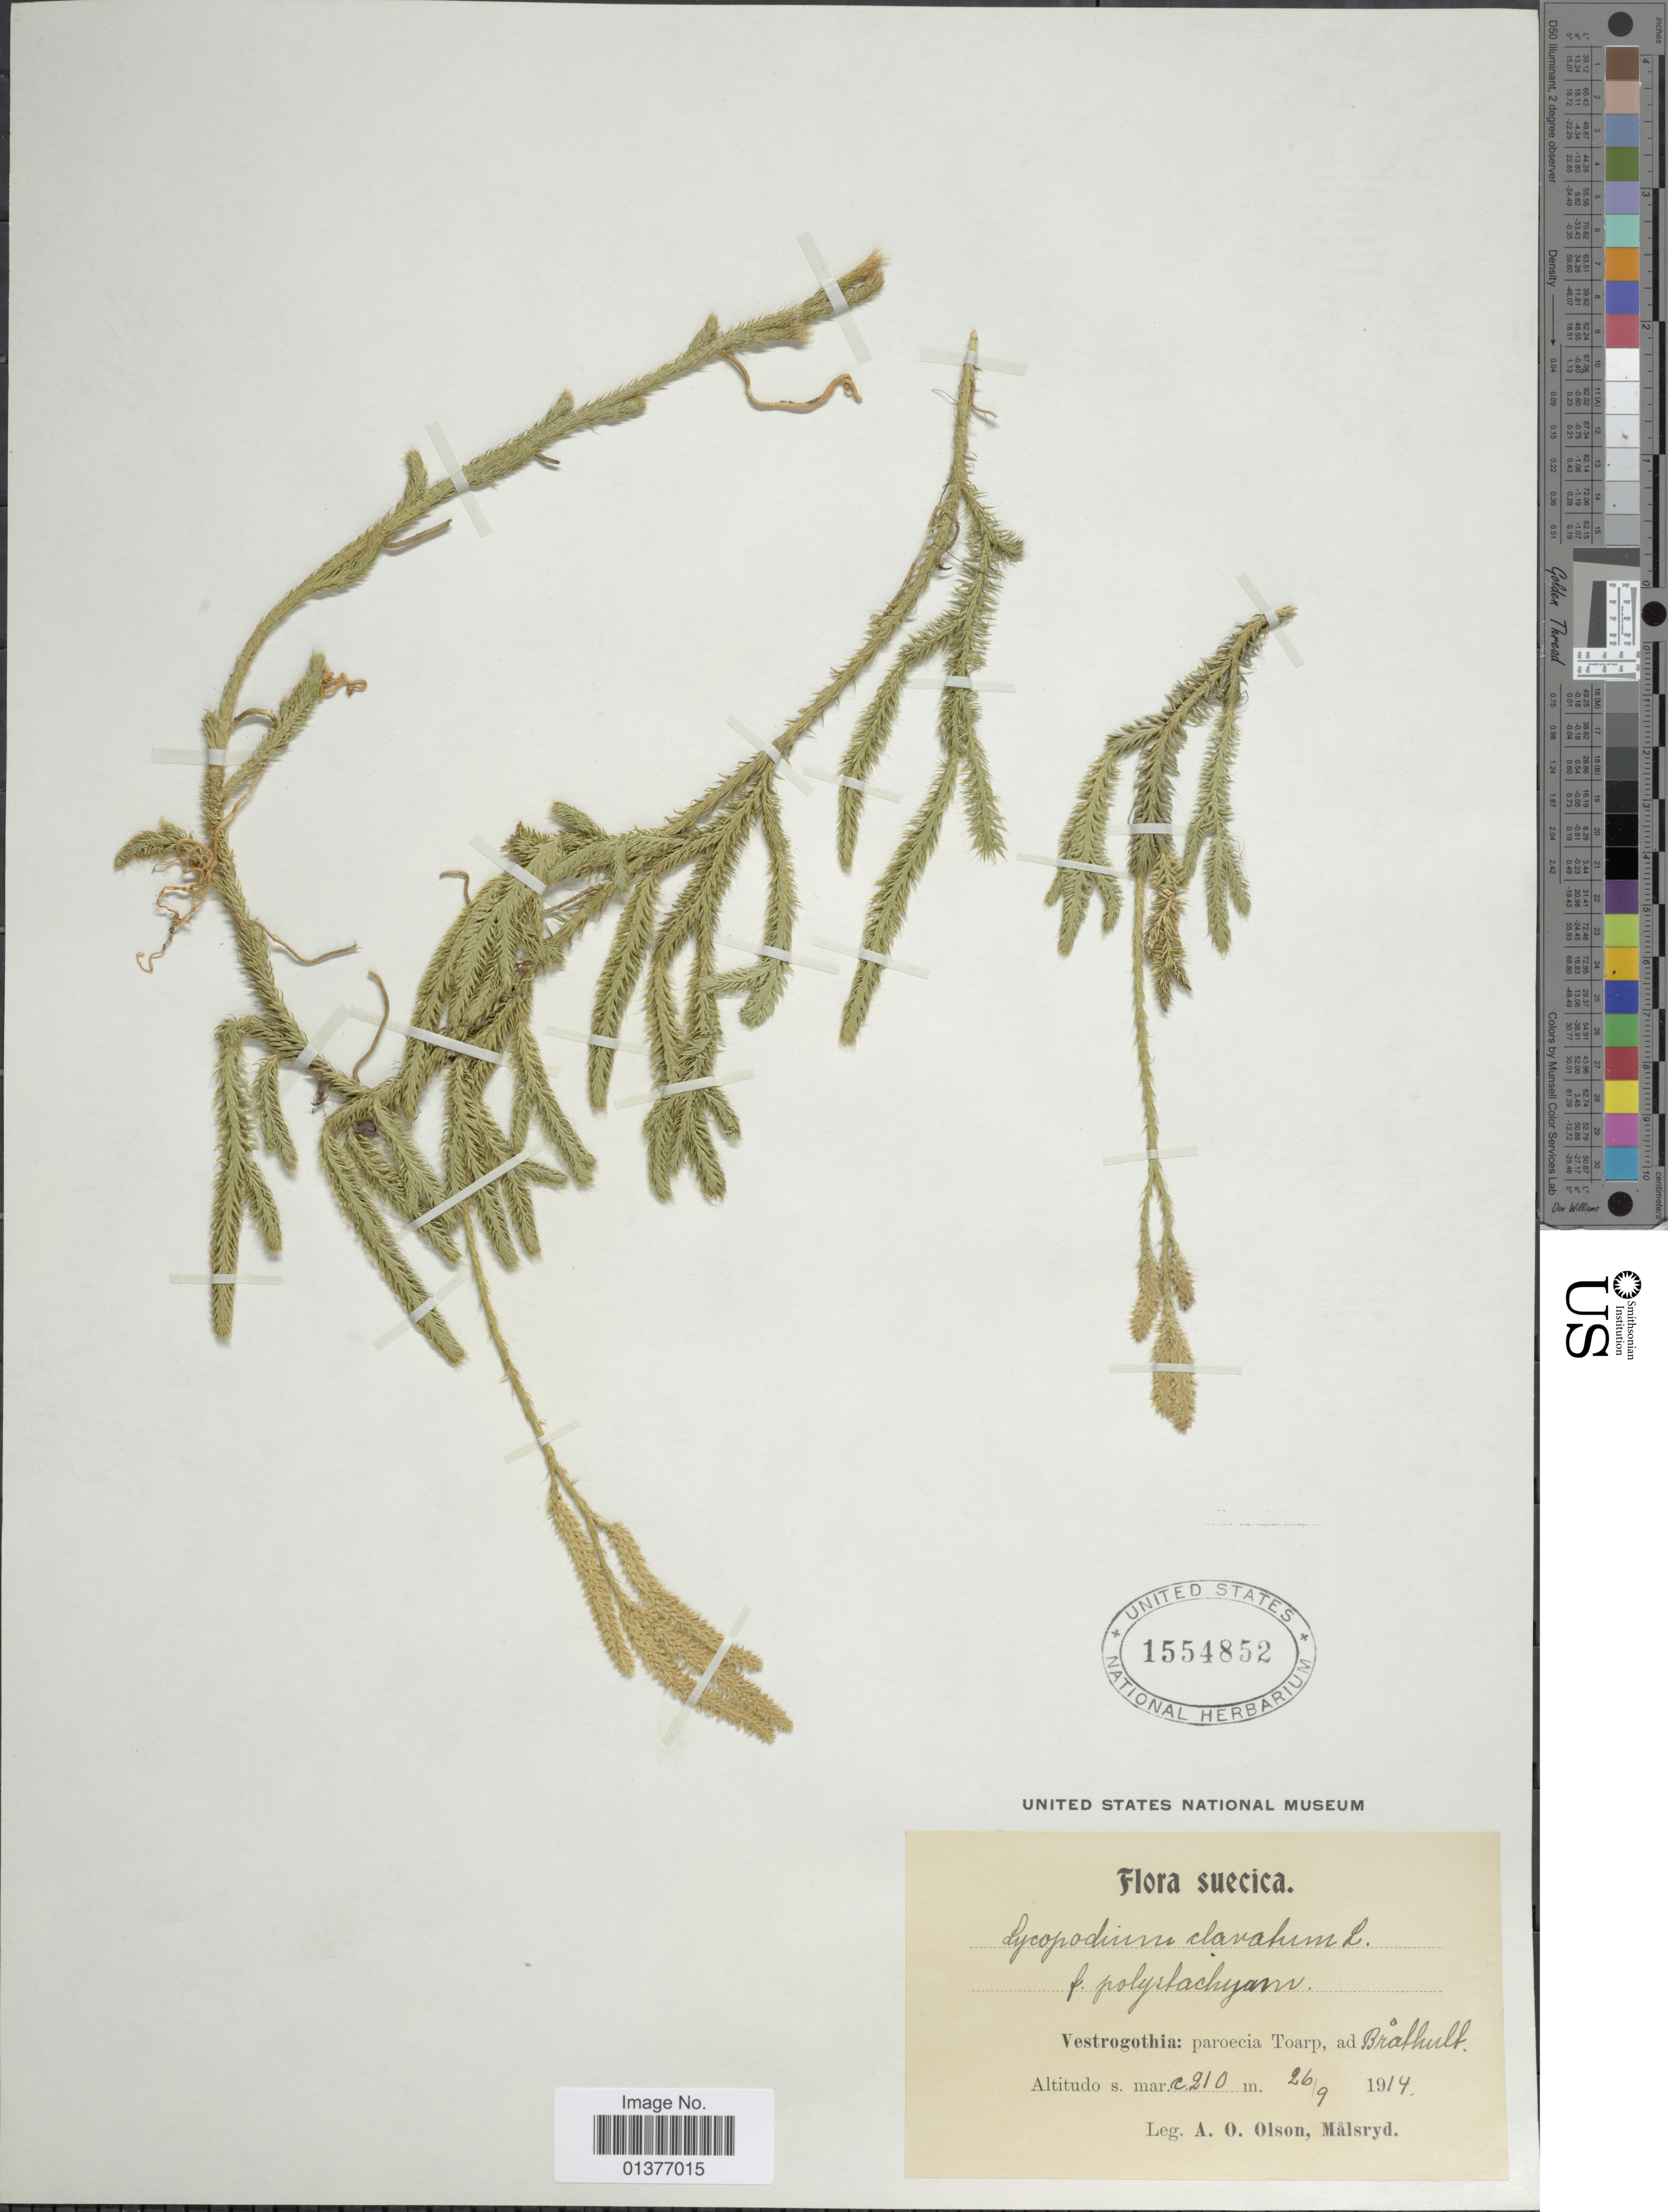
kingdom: Plantae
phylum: Tracheophyta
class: Lycopodiopsida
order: Lycopodiales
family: Lycopodiaceae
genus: Lycopodium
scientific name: Lycopodium clavatum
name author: L.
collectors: A. Olson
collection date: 1914-09-26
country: Sweden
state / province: Västra Götaland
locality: Toarp, Bråthult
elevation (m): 210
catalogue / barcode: US 1554852